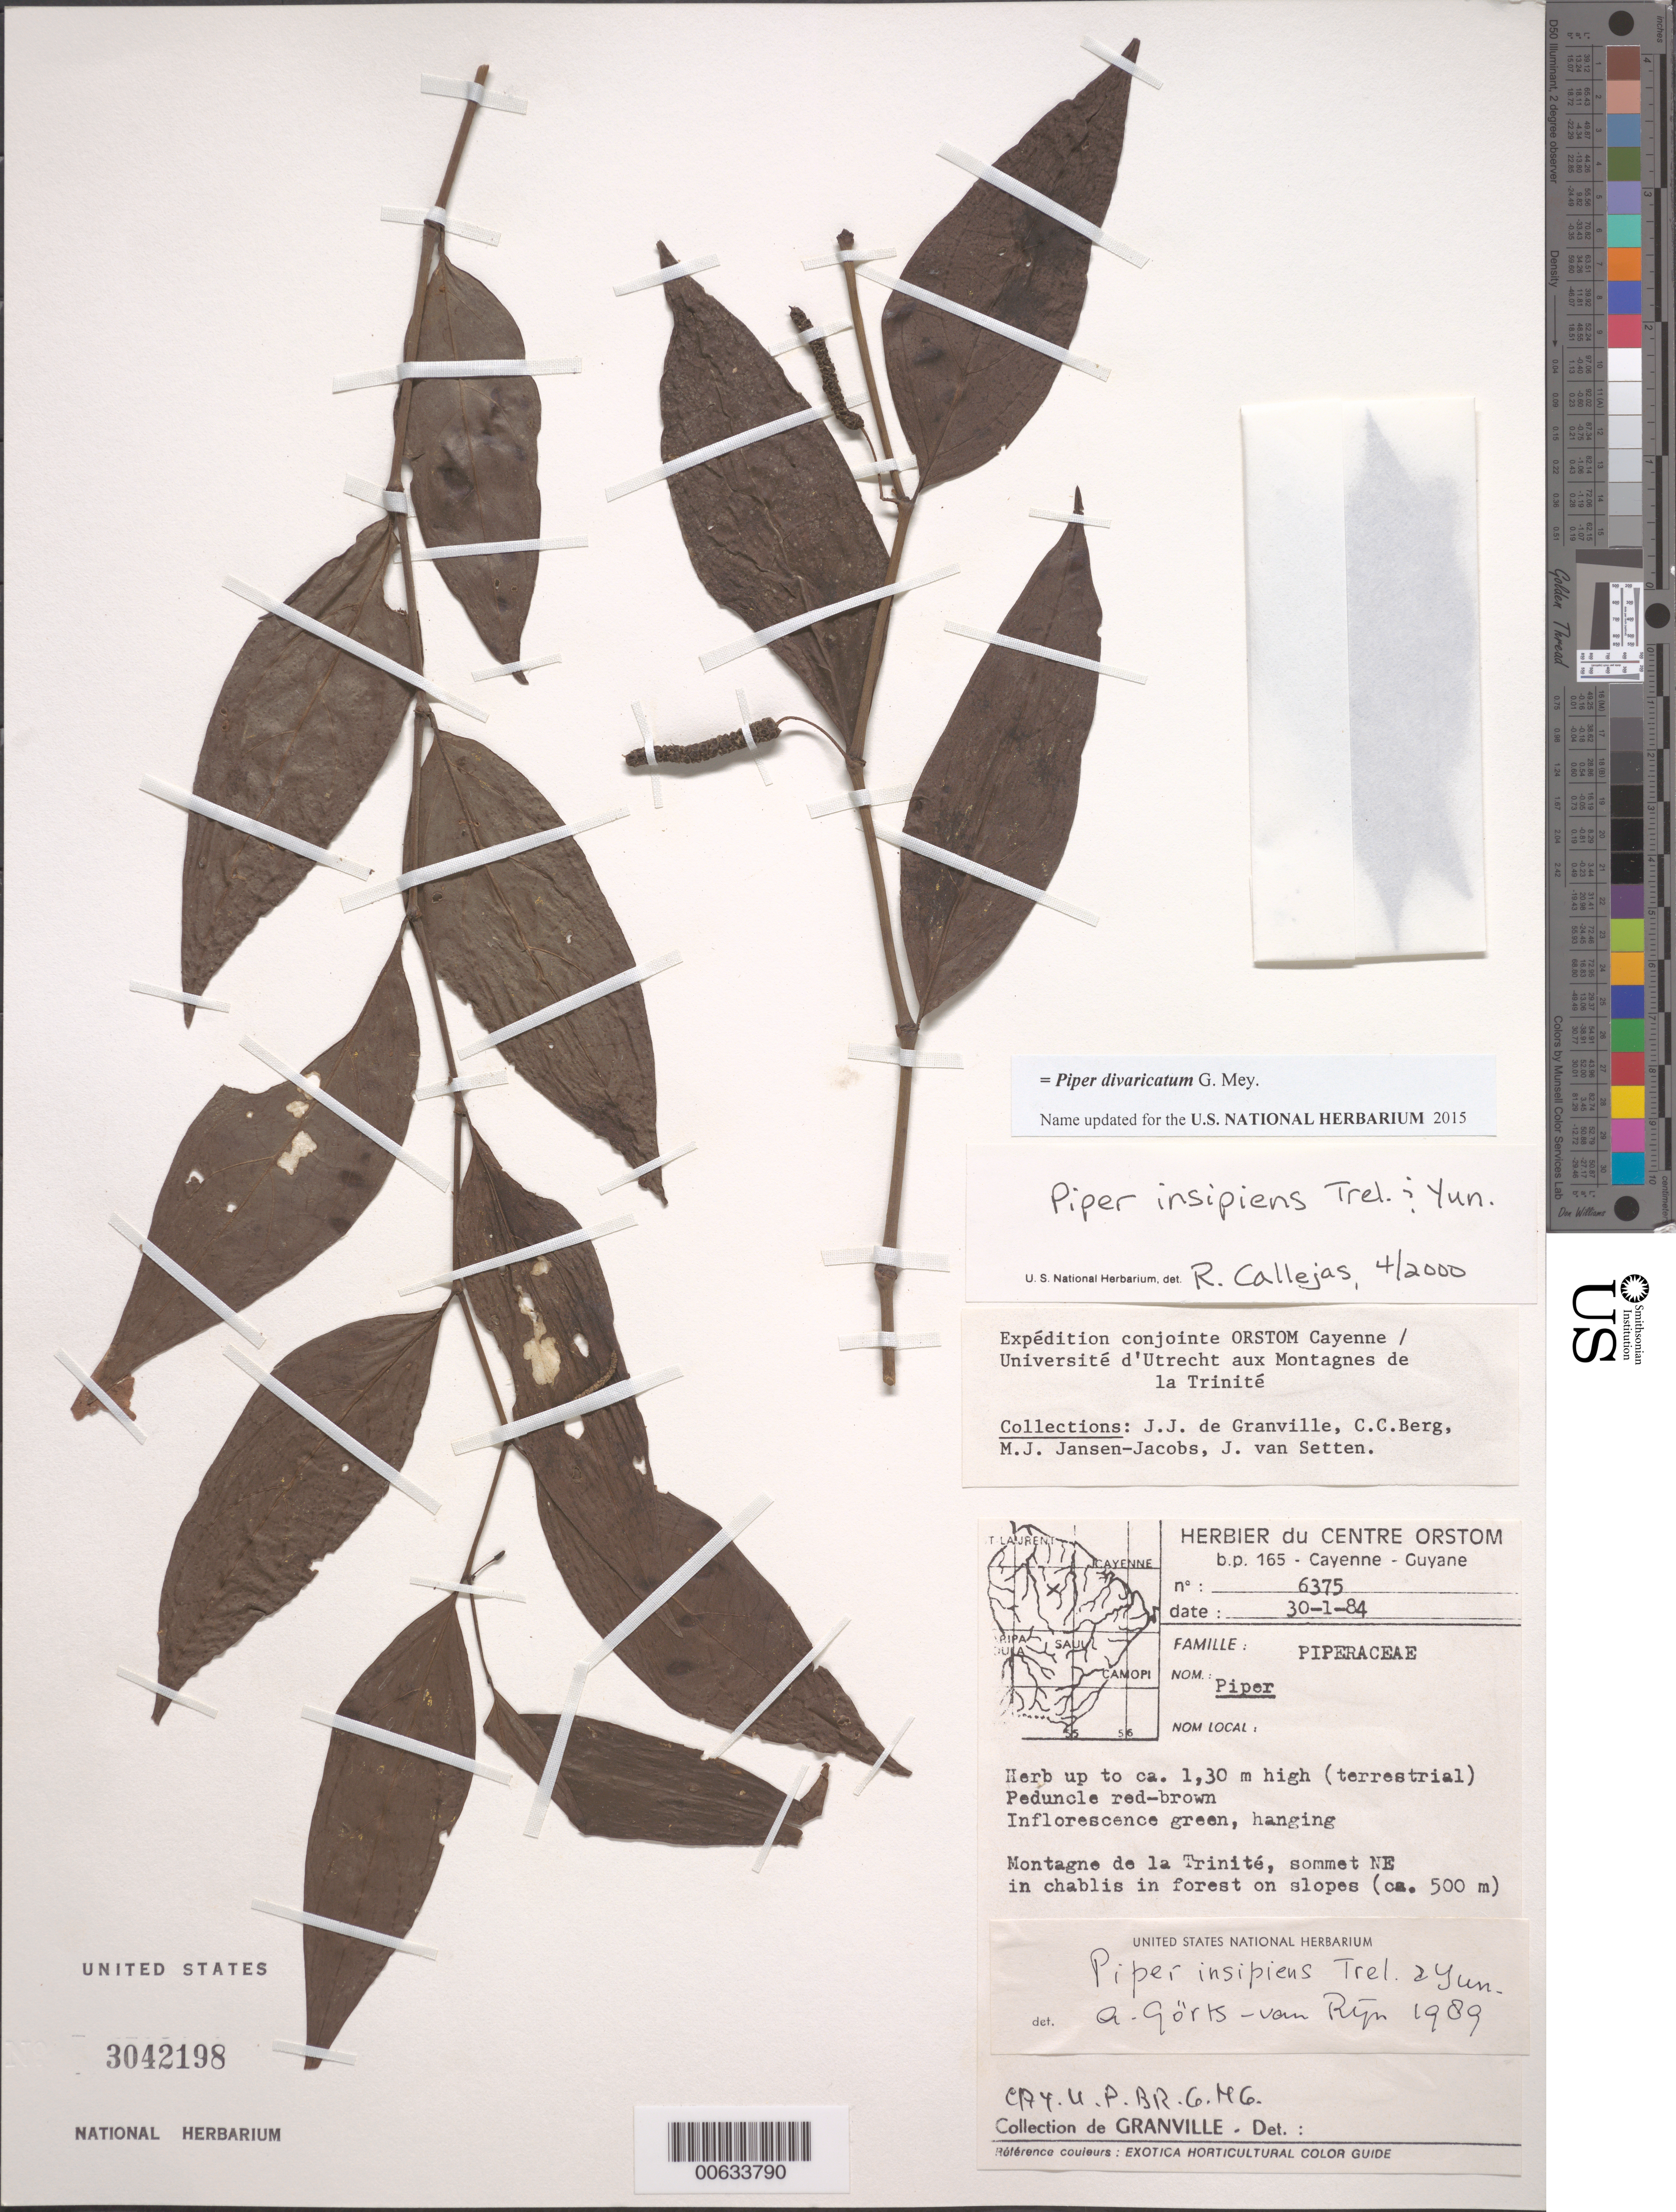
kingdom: Plantae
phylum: Tracheophyta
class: Magnoliopsida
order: Piperales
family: Piperaceae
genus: Piper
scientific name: Piper insipiens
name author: Trel. & Yunck.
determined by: Callejas, Ricardo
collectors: J.-J. de Granville, C. C. Berg, M. J. Jansen-Jacobs & J. van Setten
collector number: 6375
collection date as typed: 30-Jan-84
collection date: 1984-01-30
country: French Guiana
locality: Montagnes de la Trinité, sommet NE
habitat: Chablis forest on slopes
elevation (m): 500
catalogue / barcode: US 3042198